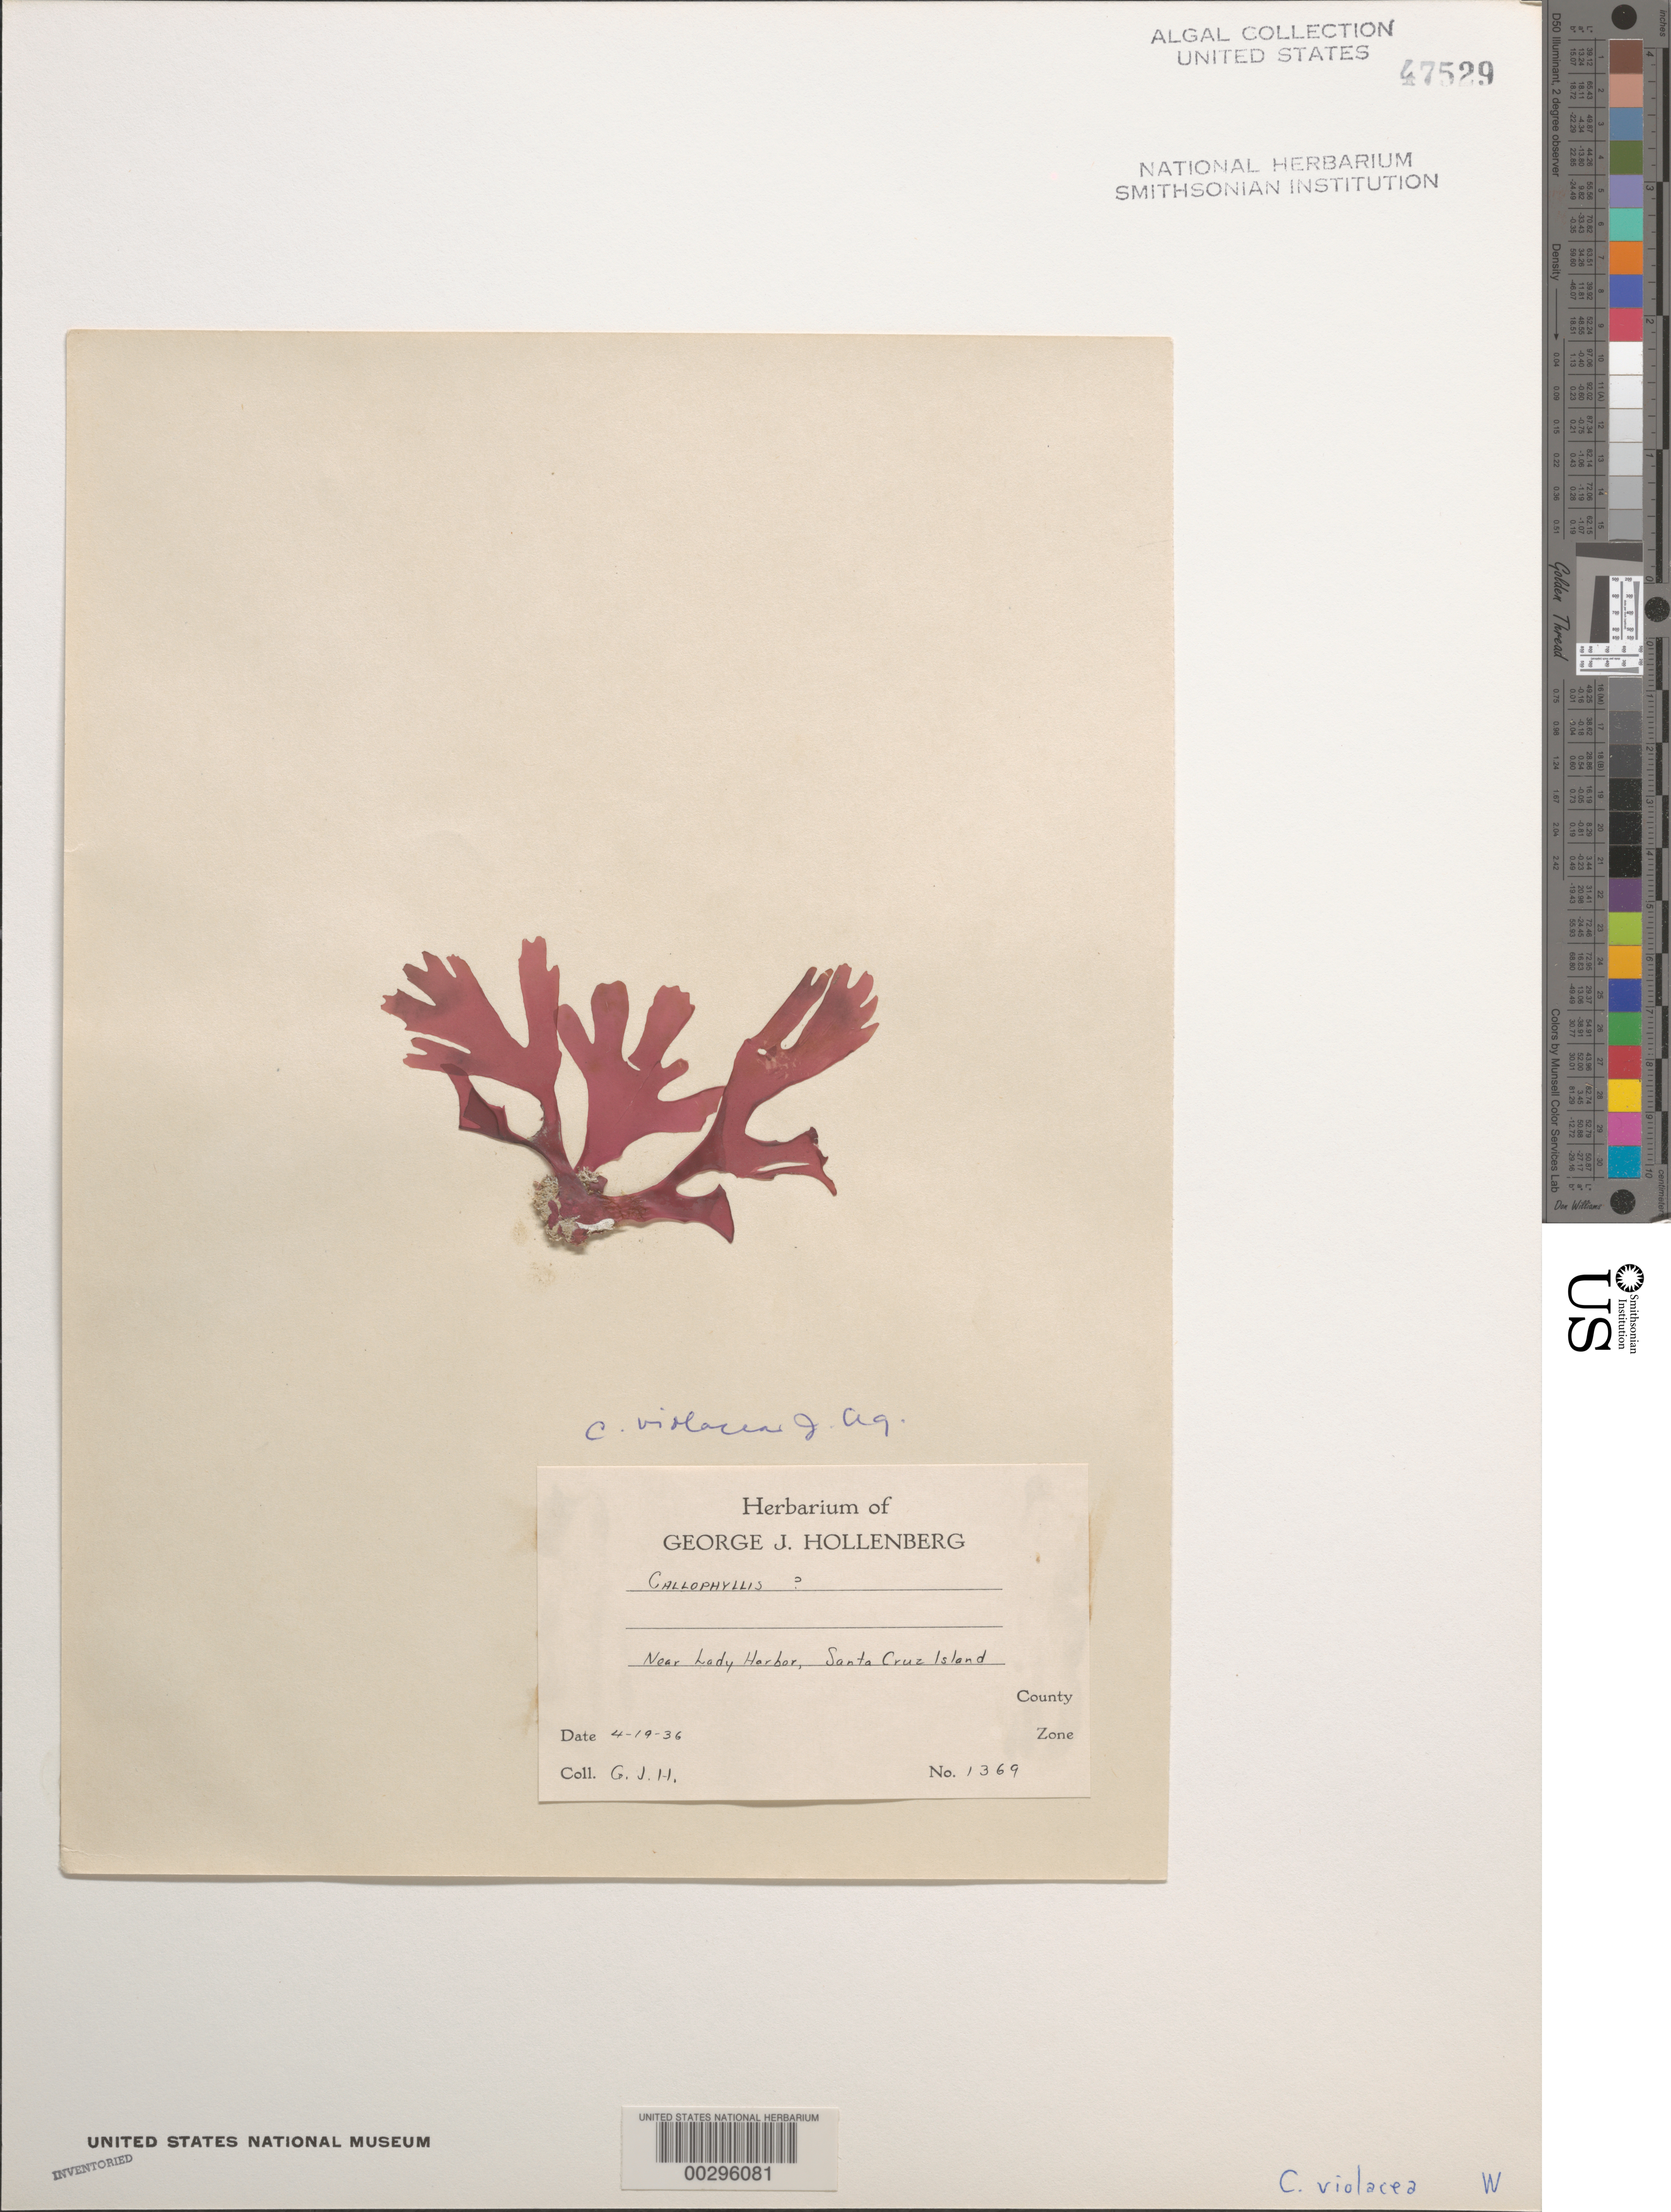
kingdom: Plantae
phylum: Rhodophyta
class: Florideophyceae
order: Gigartinales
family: Kallymeniaceae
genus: Callophyllis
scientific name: Callophyllis violacea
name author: J. Agardh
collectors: G. Hollenberg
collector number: GJH 1369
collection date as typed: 19 Apr 1936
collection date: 1936-04-19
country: United States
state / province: California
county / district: Santa Barbara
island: Santa Cruz Island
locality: Near Lady Harbor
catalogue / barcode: US 47529